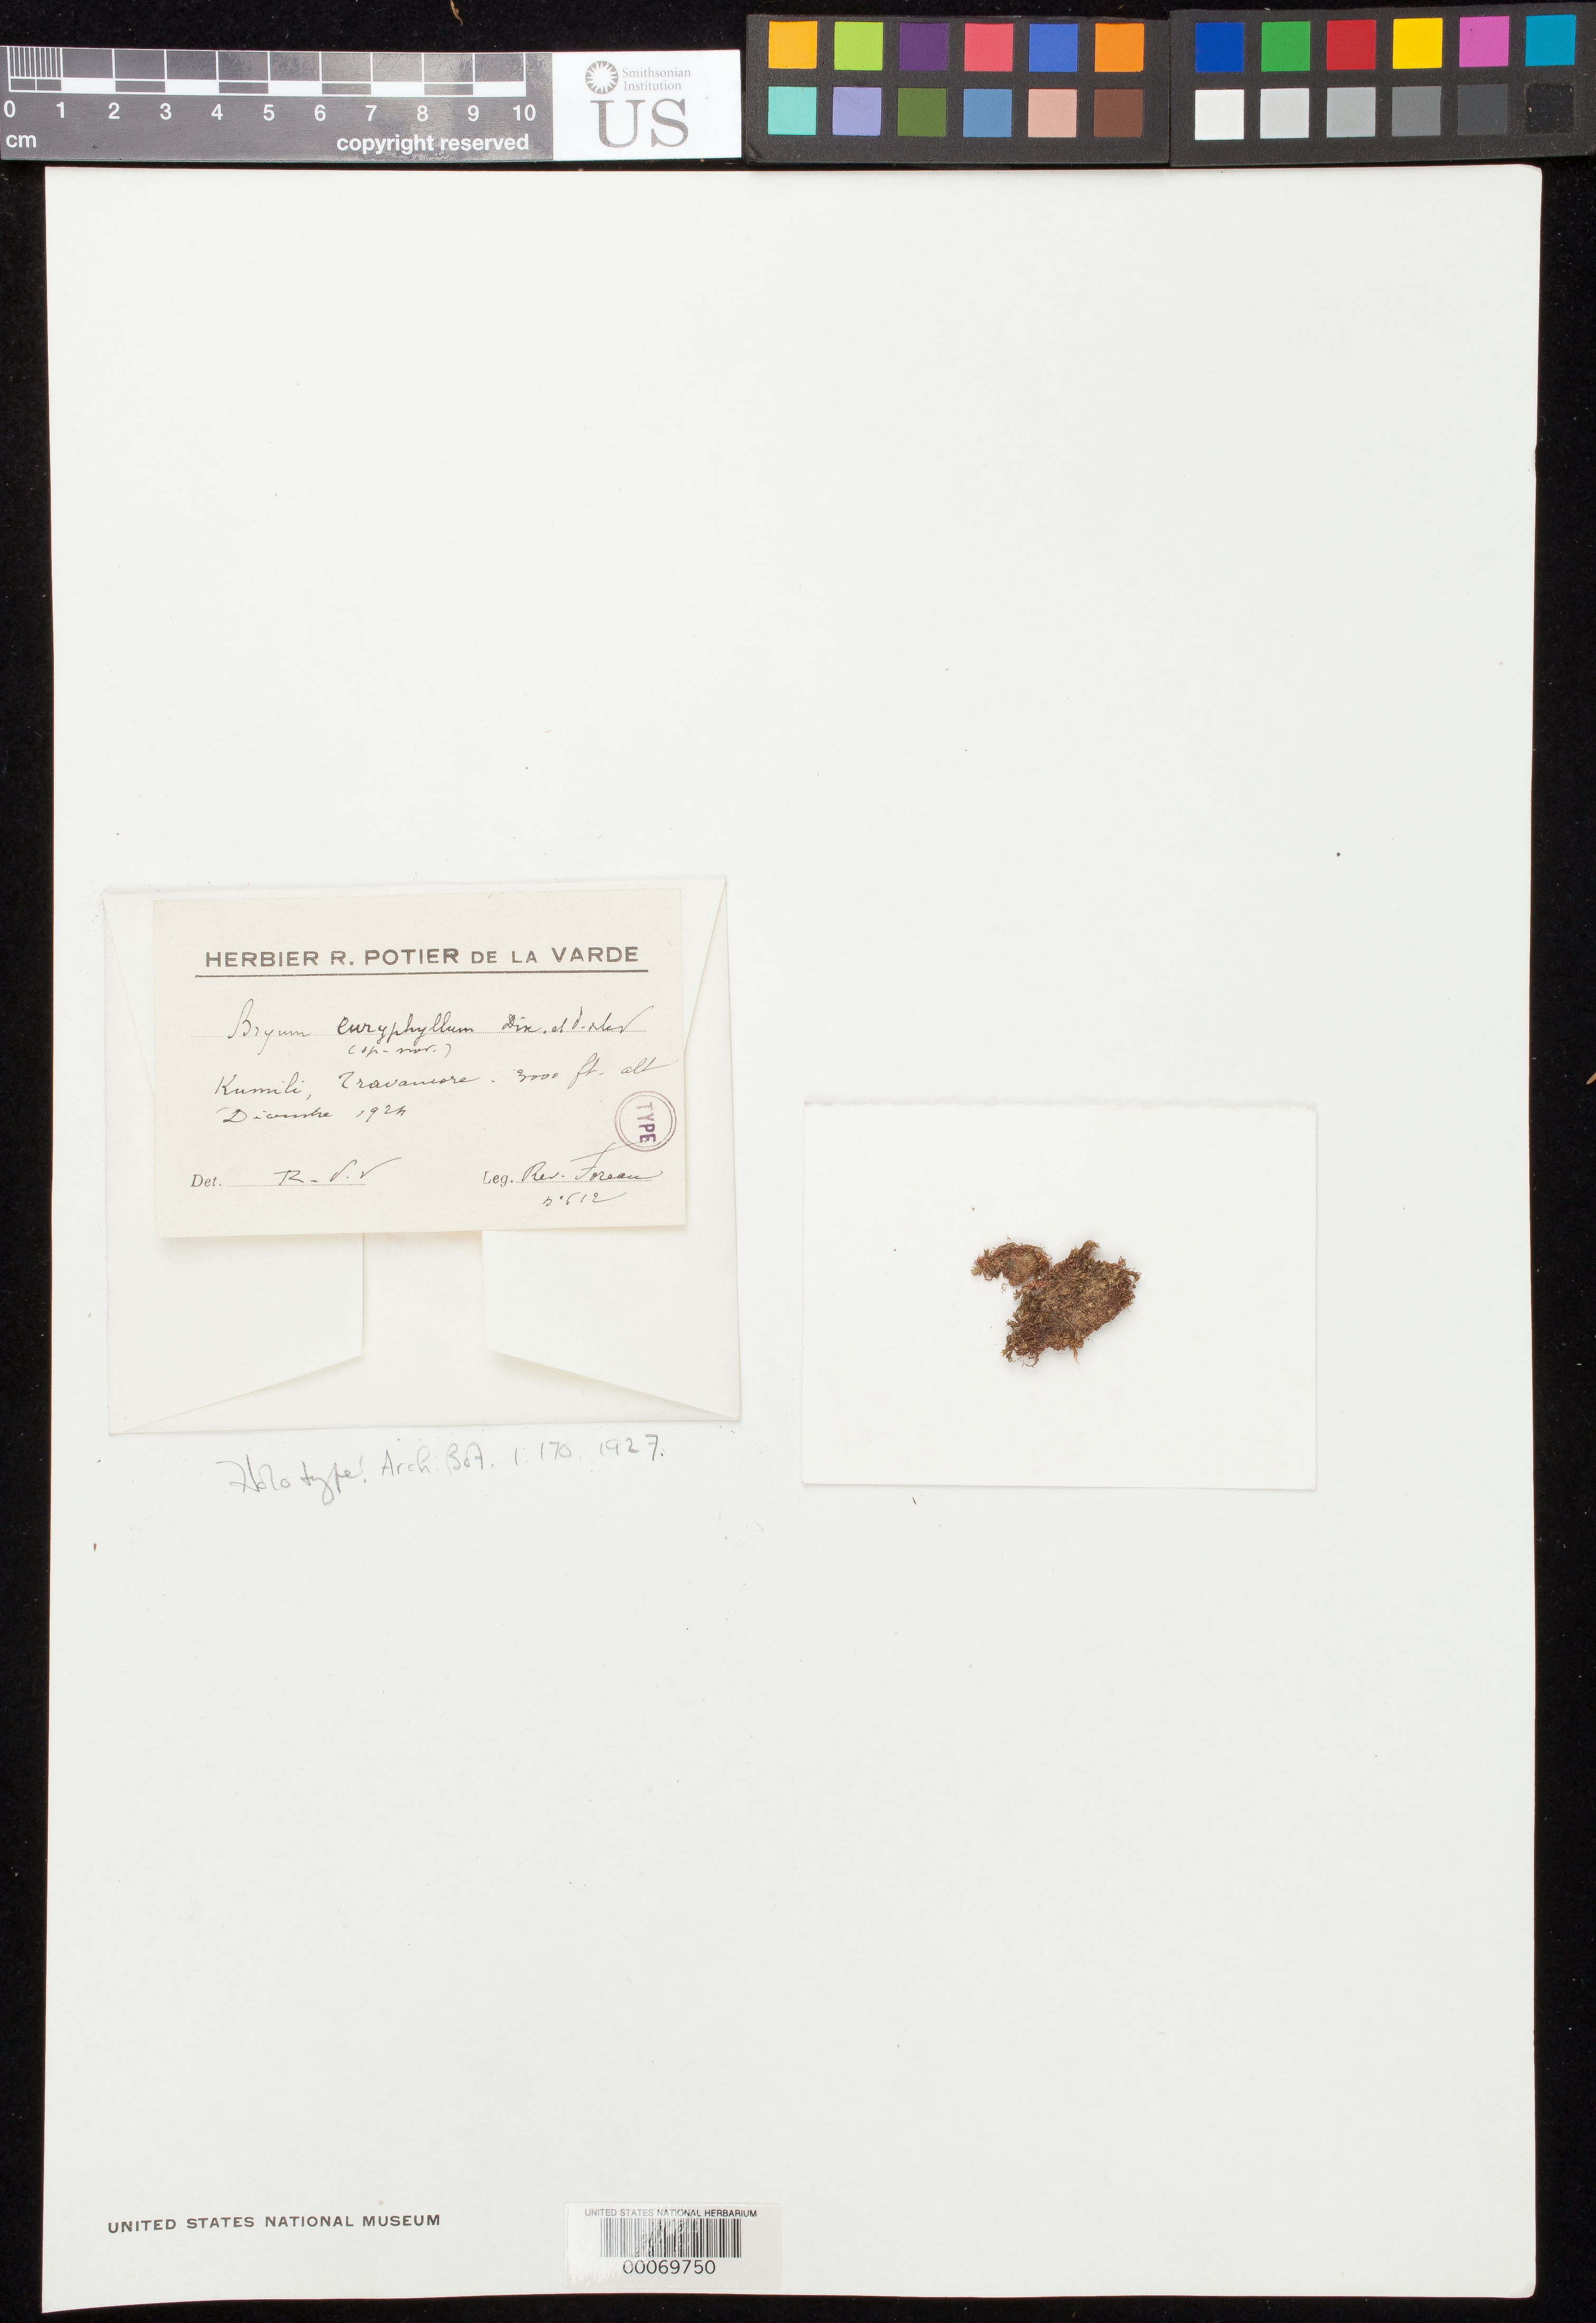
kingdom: Plantae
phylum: Bryophyta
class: Bryopsida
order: Bryales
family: Bryaceae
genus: Bryum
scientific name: Bryum euryphyllum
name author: Dixon & P. de la Varde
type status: Holotype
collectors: G. Foreau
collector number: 612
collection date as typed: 17 Feb 1926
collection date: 1926-02-17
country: India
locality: Kumli, Travancore.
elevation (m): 914